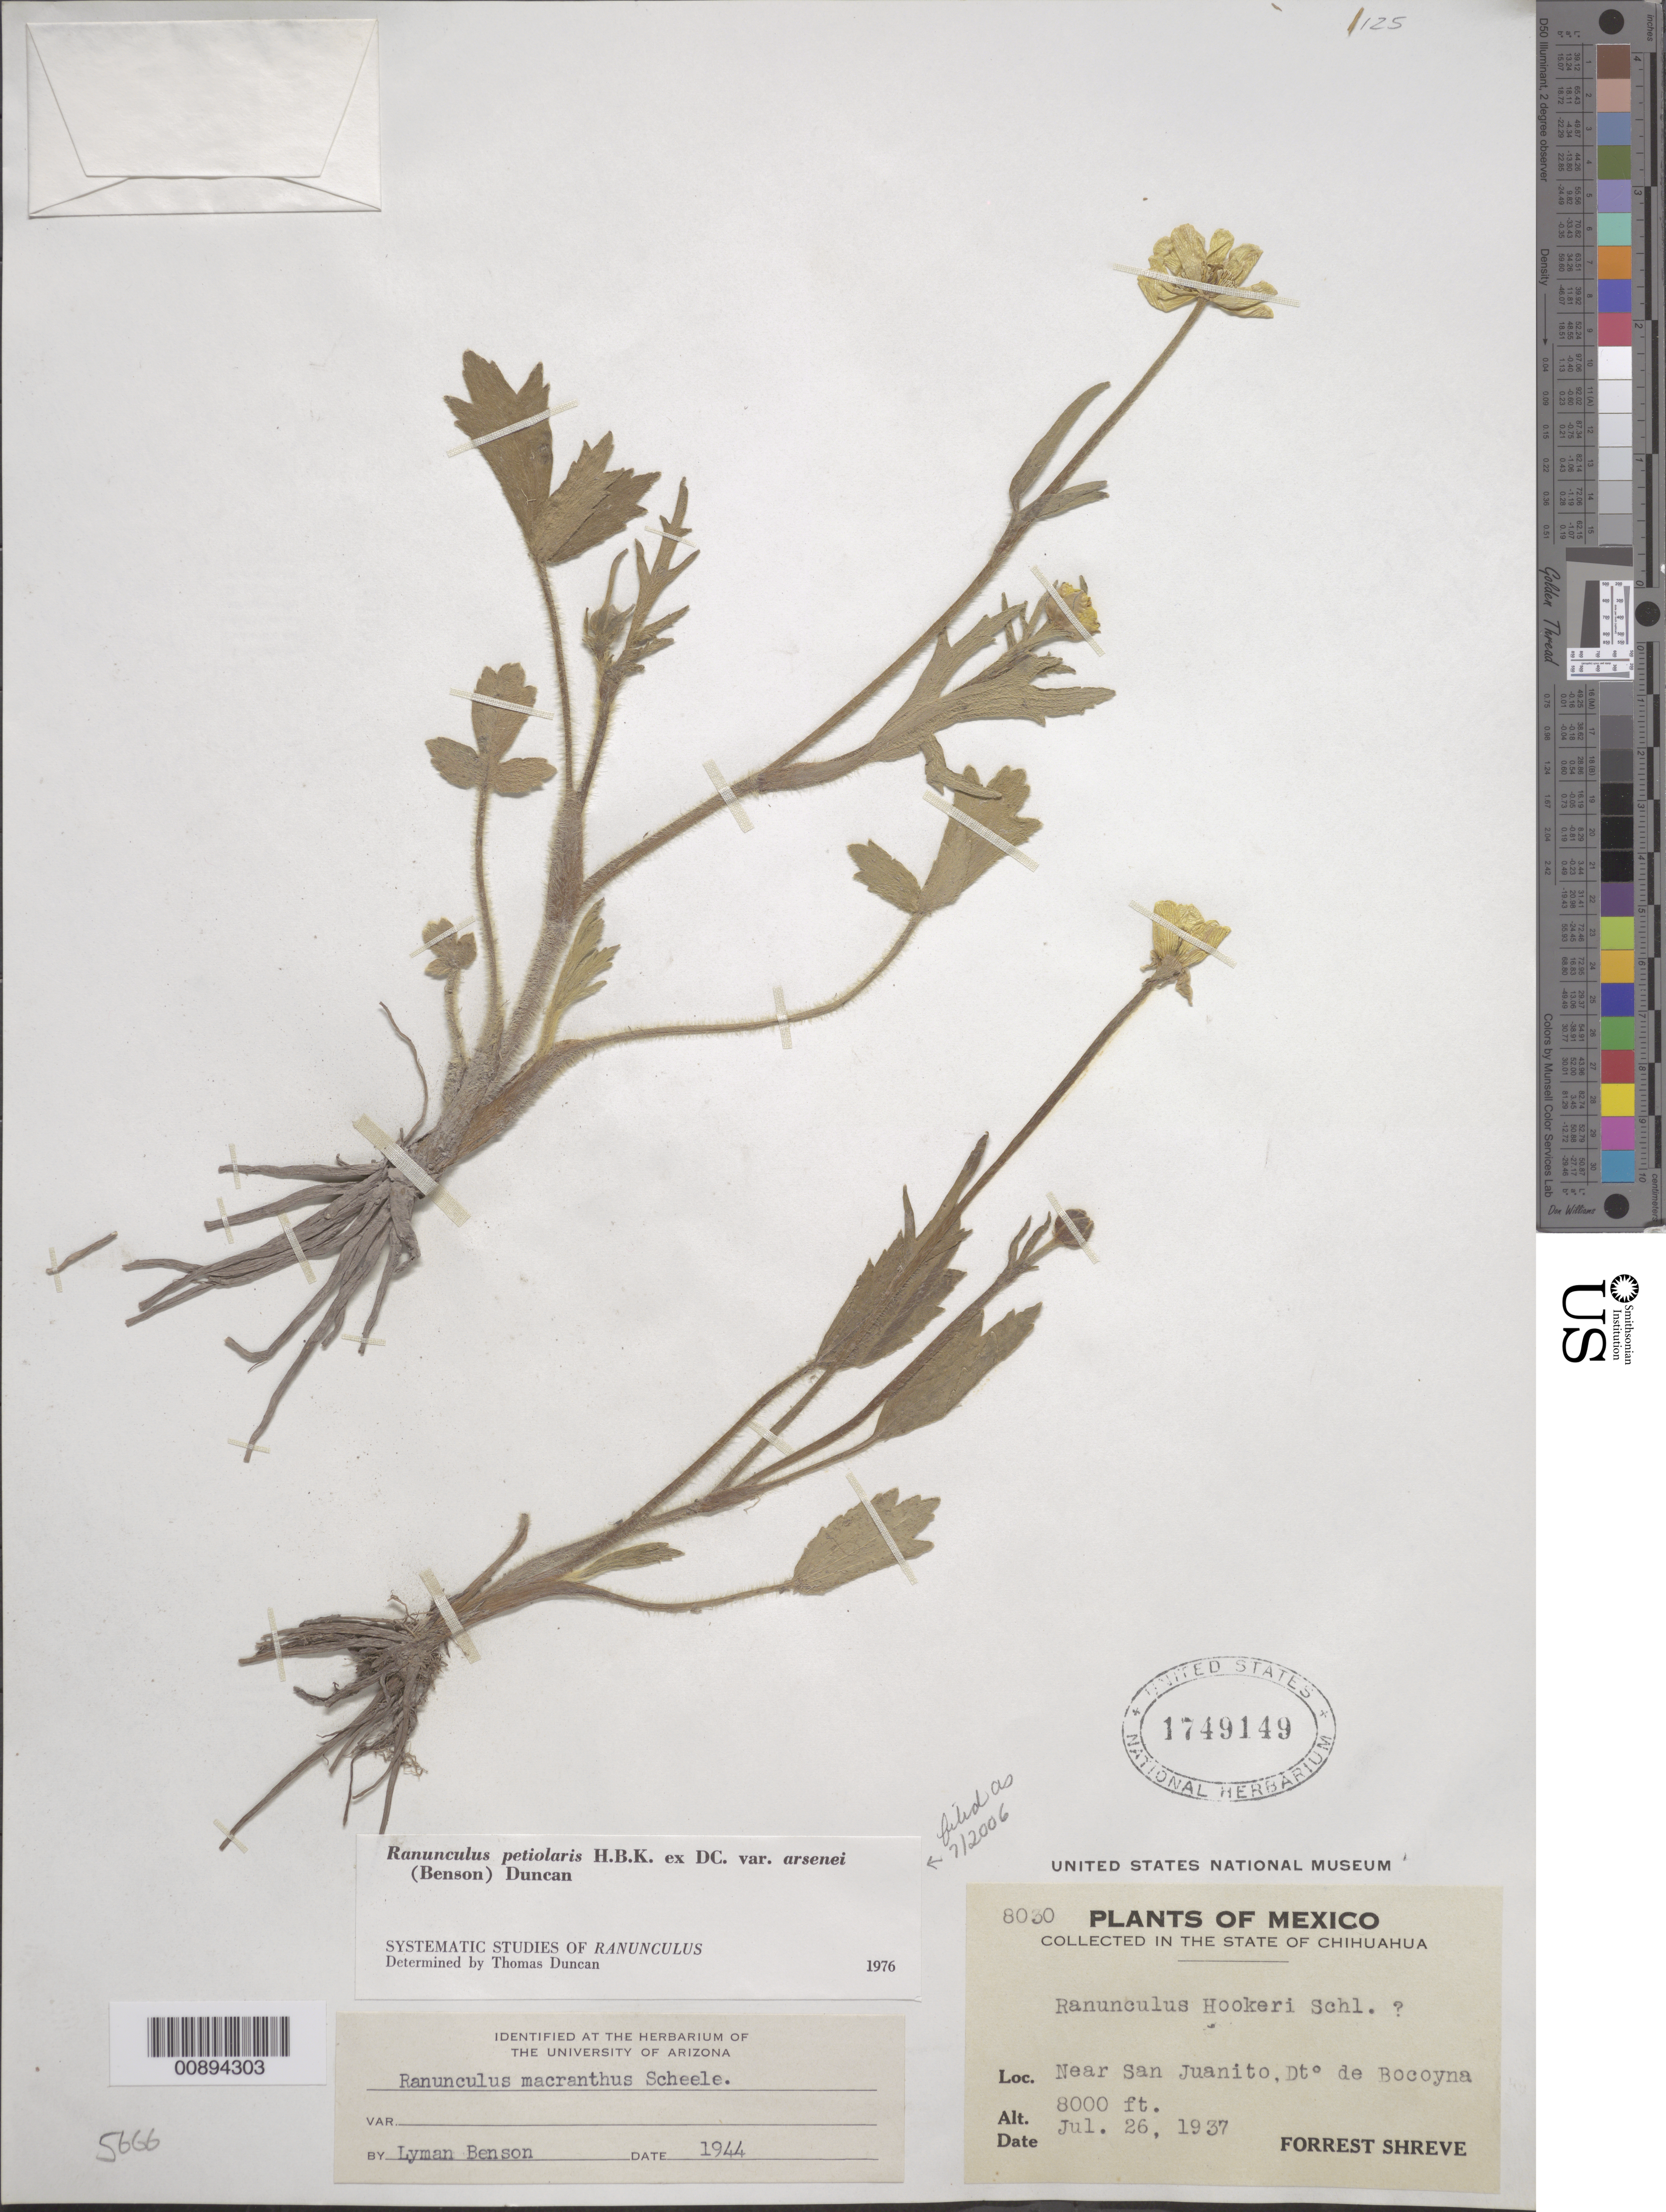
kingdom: Plantae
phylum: Tracheophyta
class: Magnoliopsida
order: Ranunculales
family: Ranunculaceae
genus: Ranunculus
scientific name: Ranunculus petiolaris var. arsenei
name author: (L.D. Benson) Duncan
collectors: F. Shreve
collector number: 8030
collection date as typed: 26 Jul 1937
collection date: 1937-07-26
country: Mexico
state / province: Chihuahua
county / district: Bocoyna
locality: Near San Juanito, Dto. de Bocoyna, Chihuahua.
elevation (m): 2438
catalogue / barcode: US 1749149